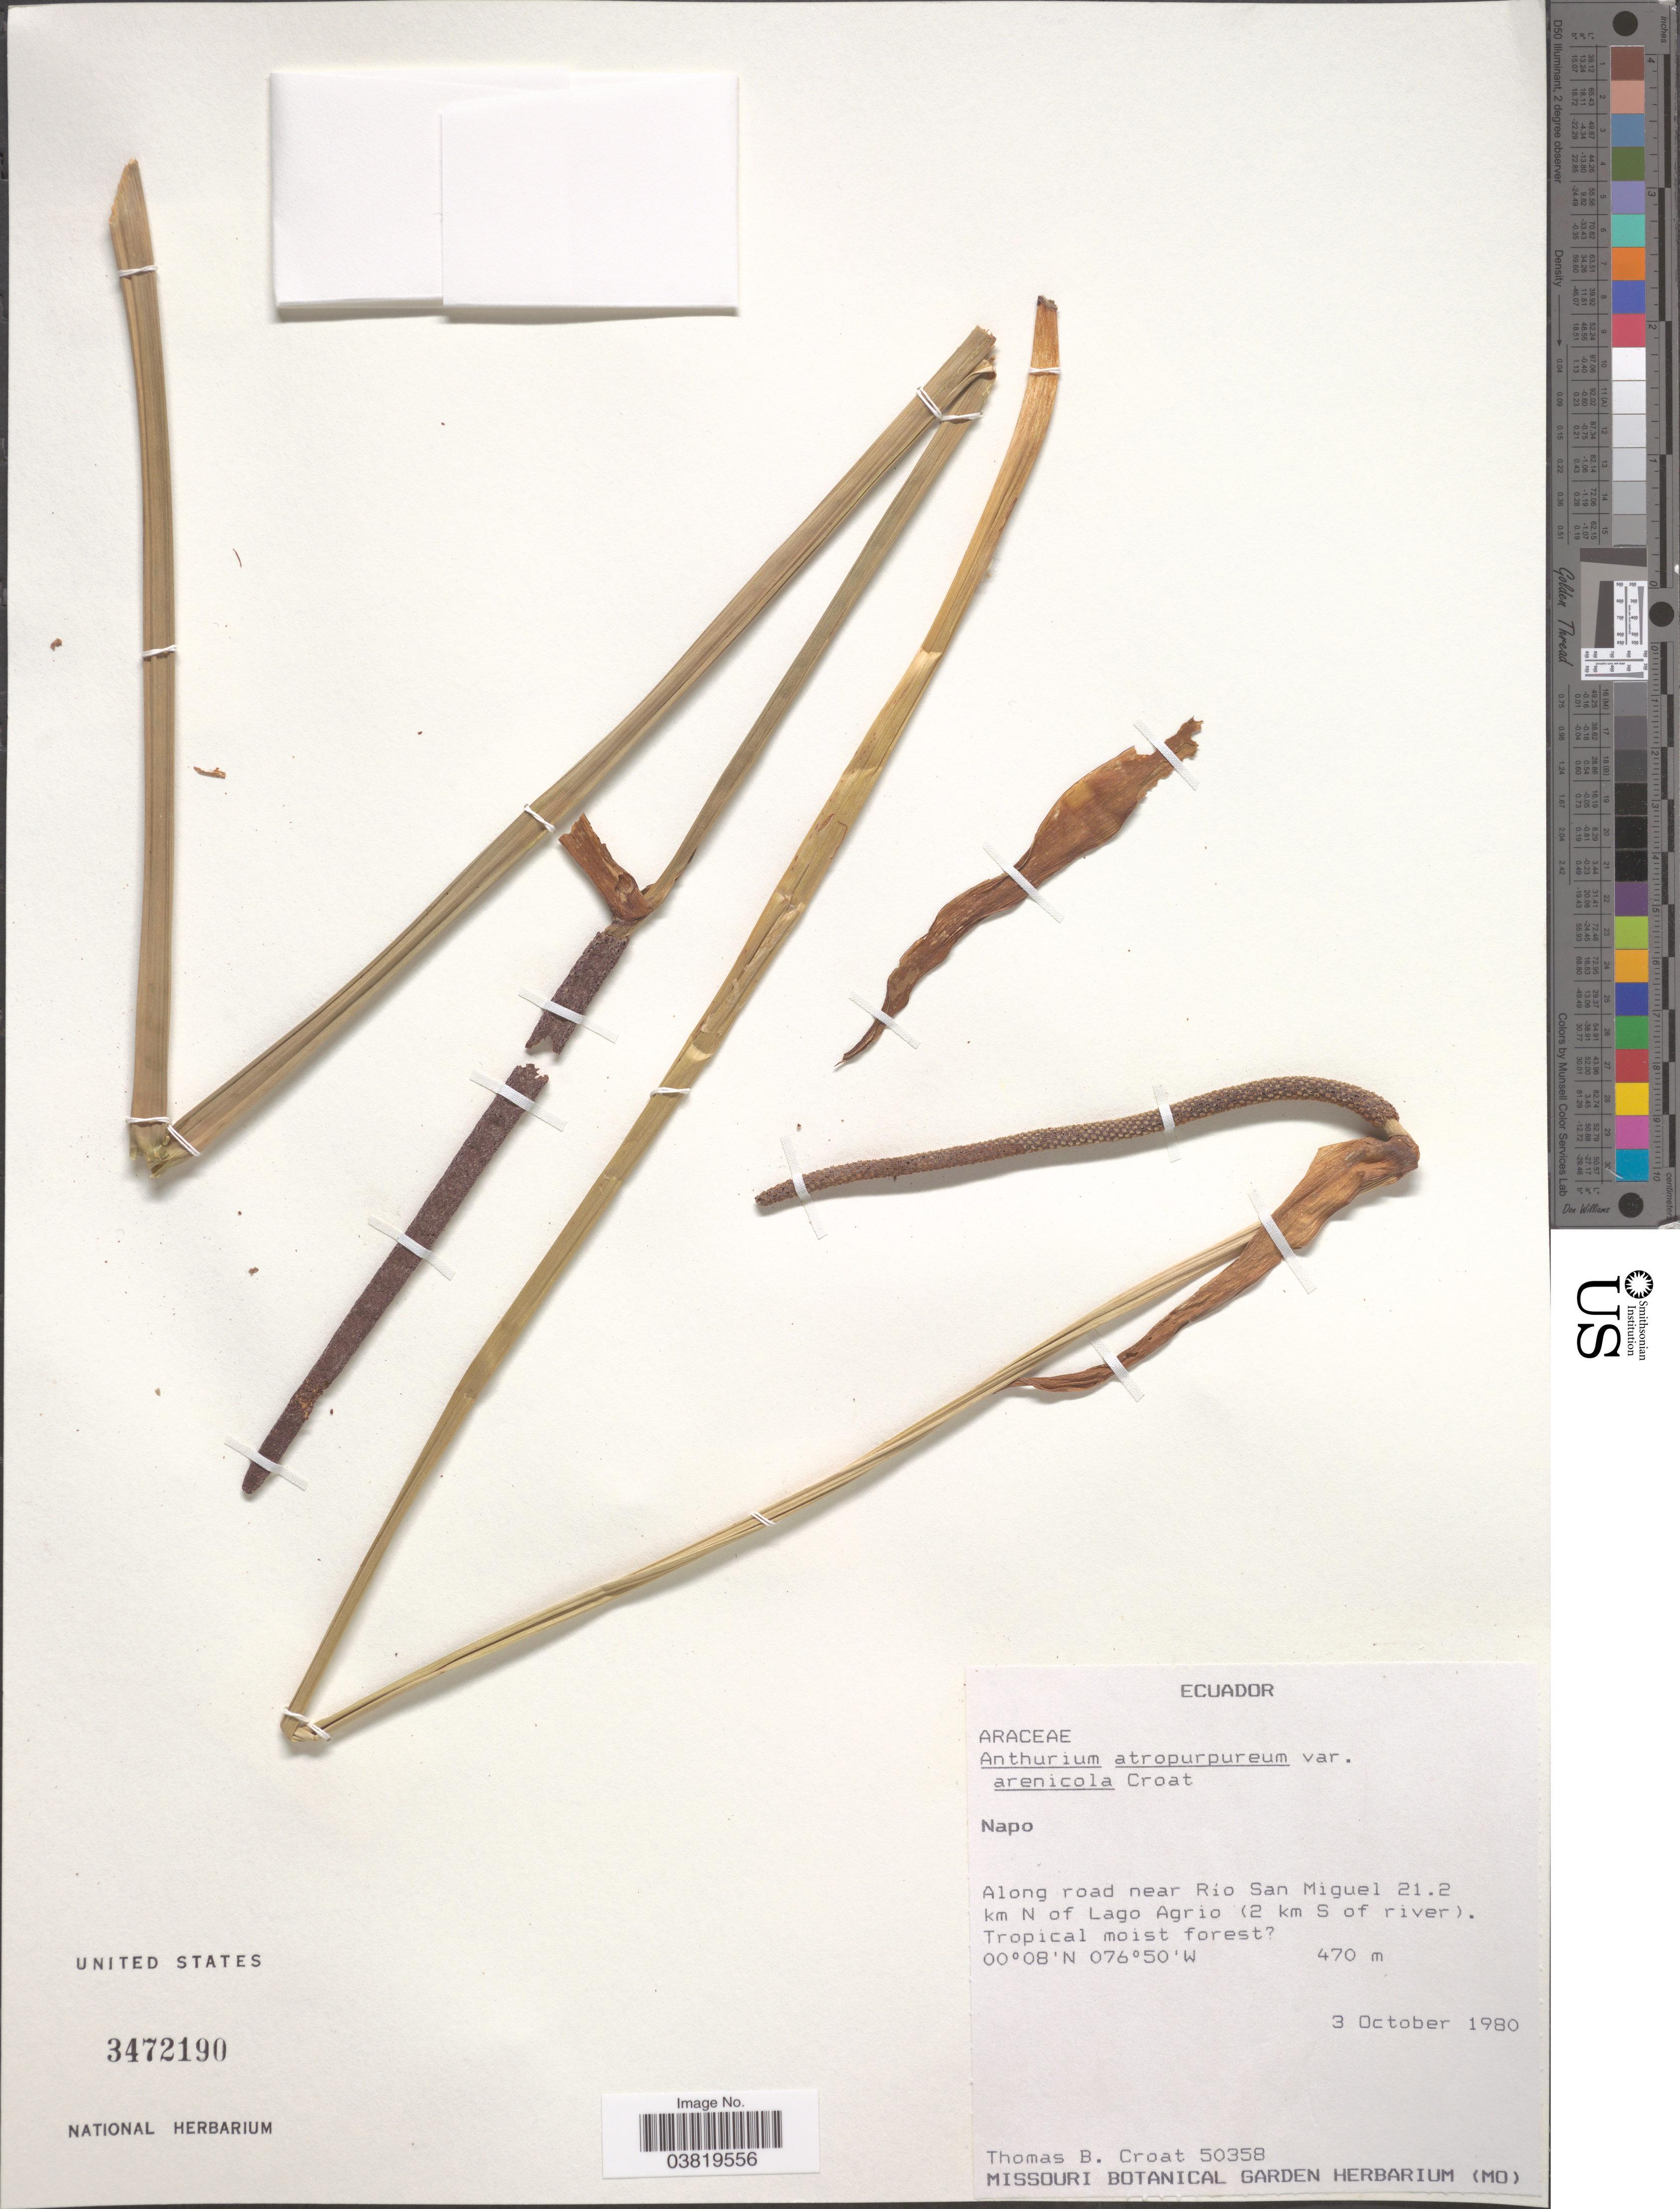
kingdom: Plantae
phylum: Tracheophyta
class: Liliopsida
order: Alismatales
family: Araceae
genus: Anthurium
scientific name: Anthurium atropurpureum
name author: R.E. Schult. & Maguire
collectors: T. B. Croat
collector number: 50358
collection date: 1980-10-03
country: Ecuador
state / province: Napo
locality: Along road near Río San Miguel 21.2 km N of Lago Agrio (2 km S of river).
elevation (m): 470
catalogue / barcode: US 3472190